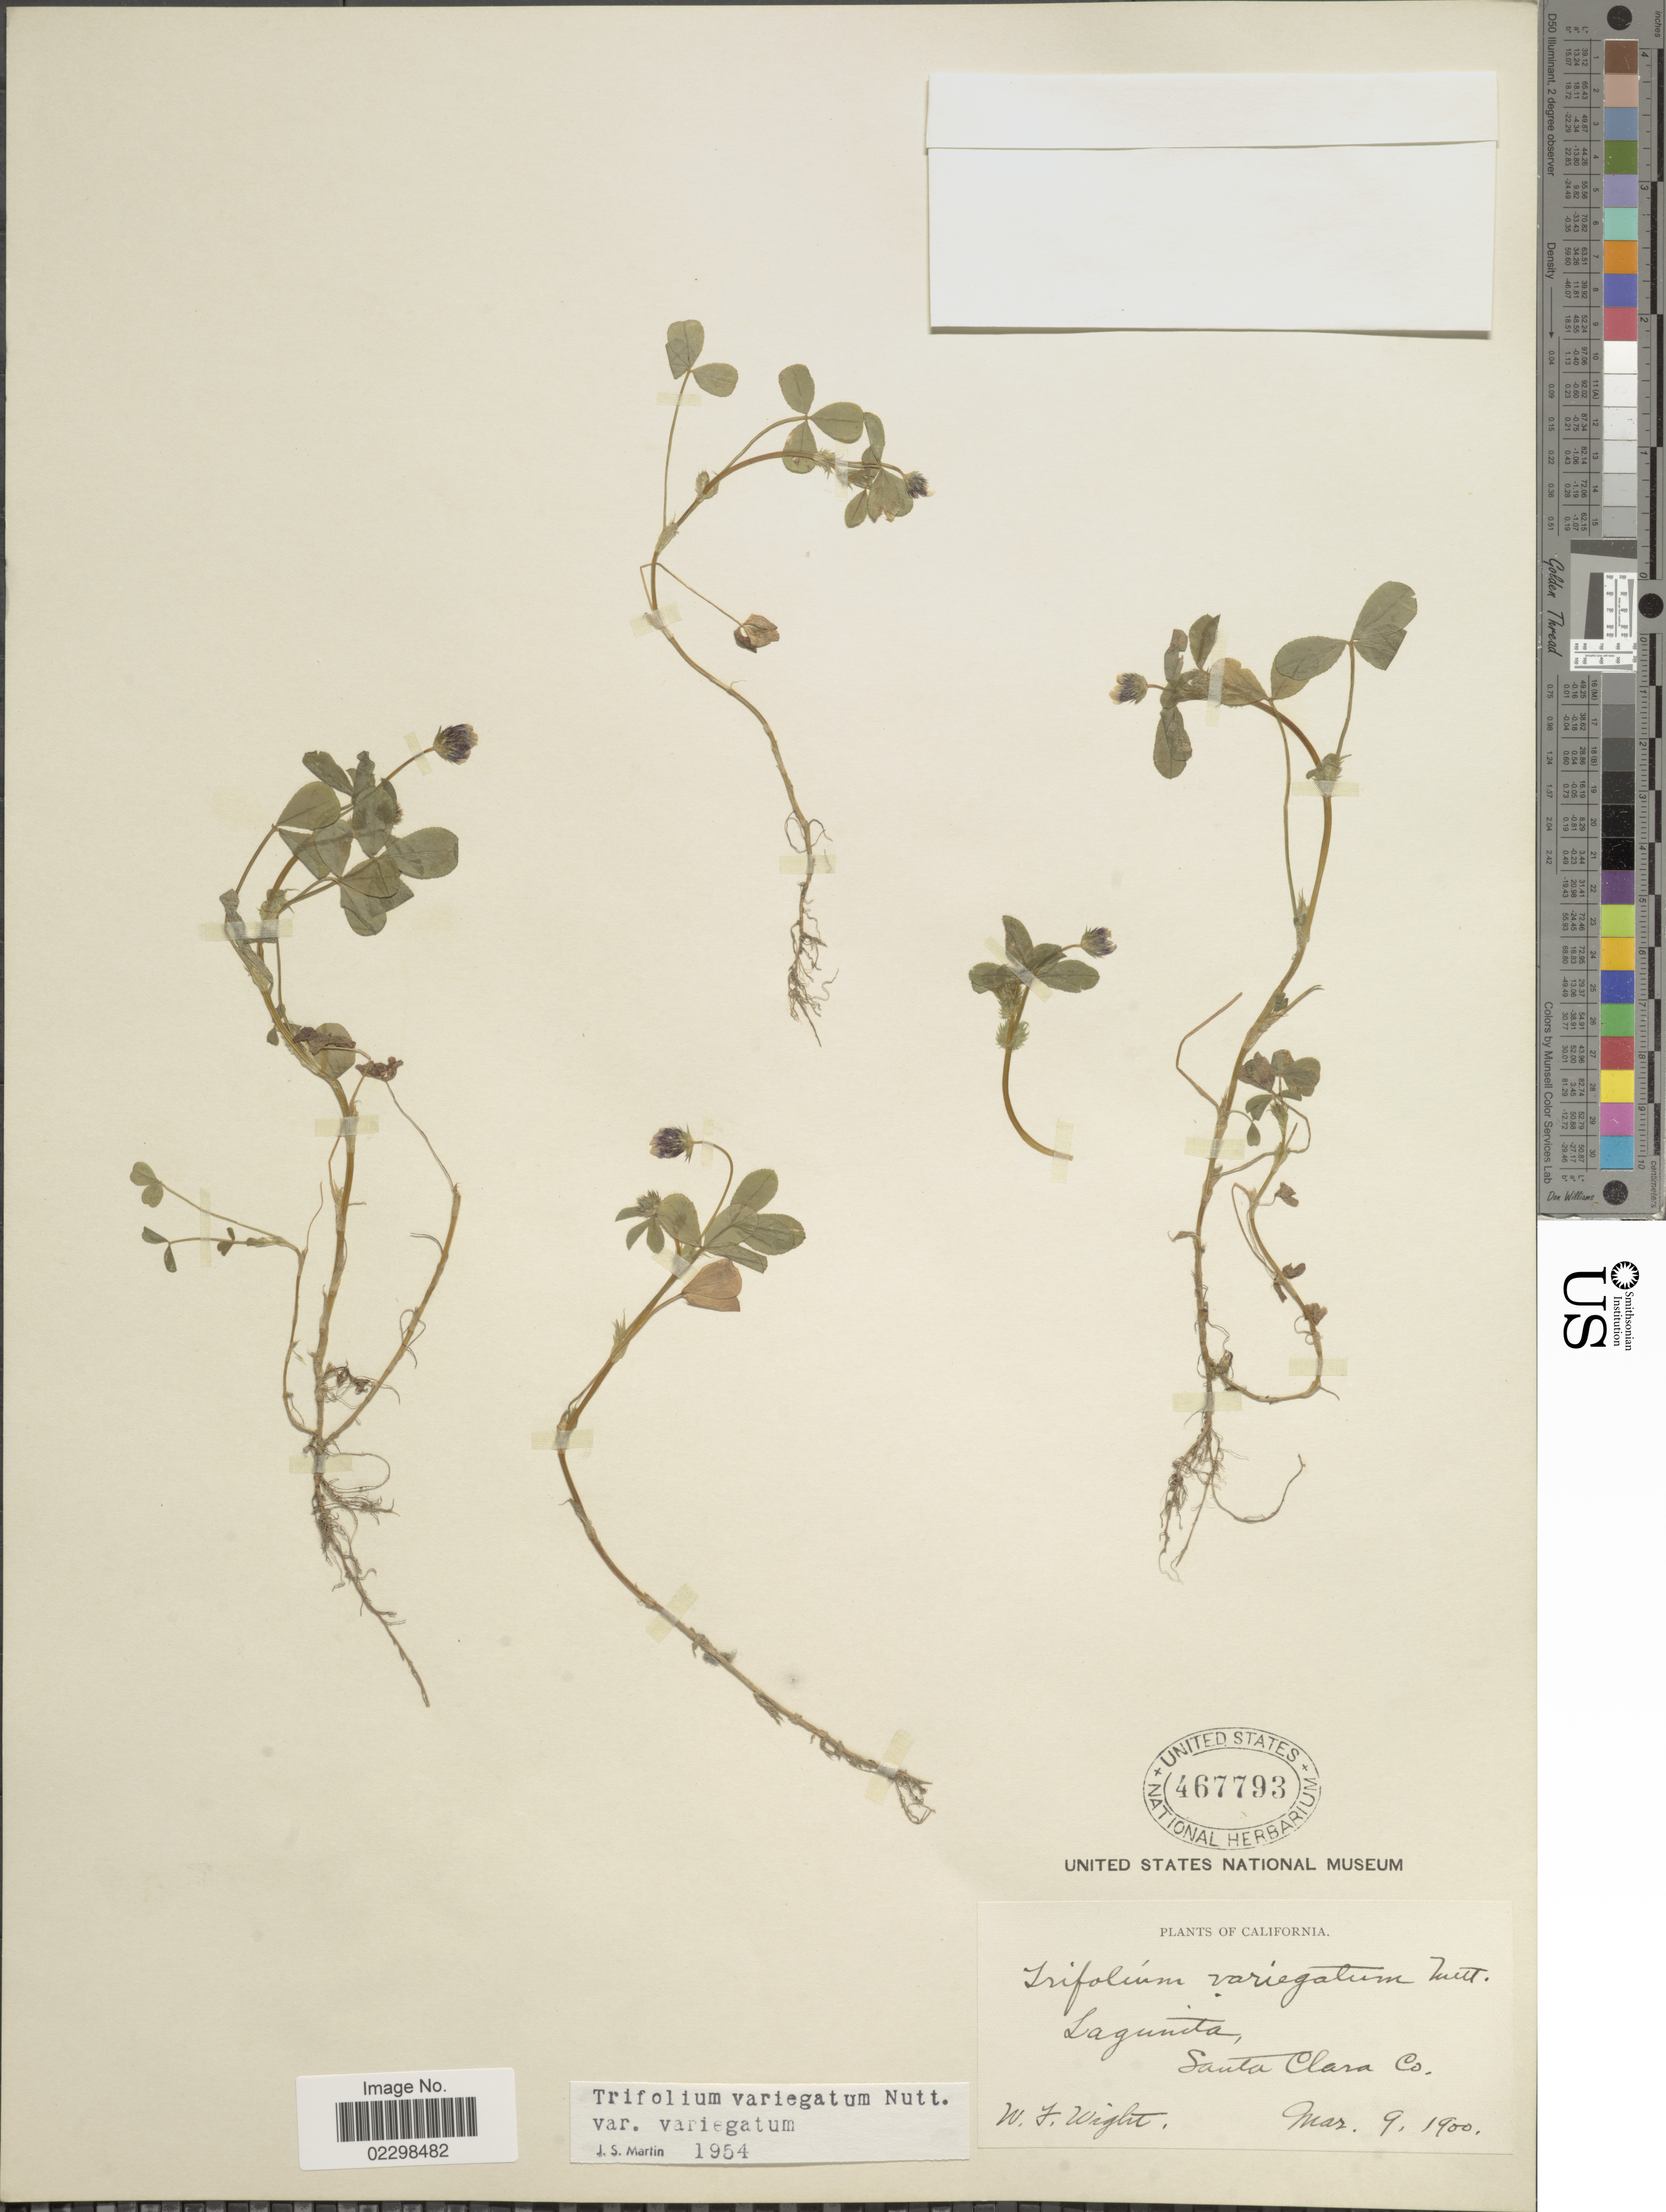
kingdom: Plantae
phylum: Tracheophyta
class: Magnoliopsida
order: Fabales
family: Fabaceae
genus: Trifolium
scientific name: Trifolium variegatum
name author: Nutt.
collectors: W. F. Wright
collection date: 1900-03-09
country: United States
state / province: California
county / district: Santa Clara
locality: Lagunita, Santa Clara Co.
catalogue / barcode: US 467793